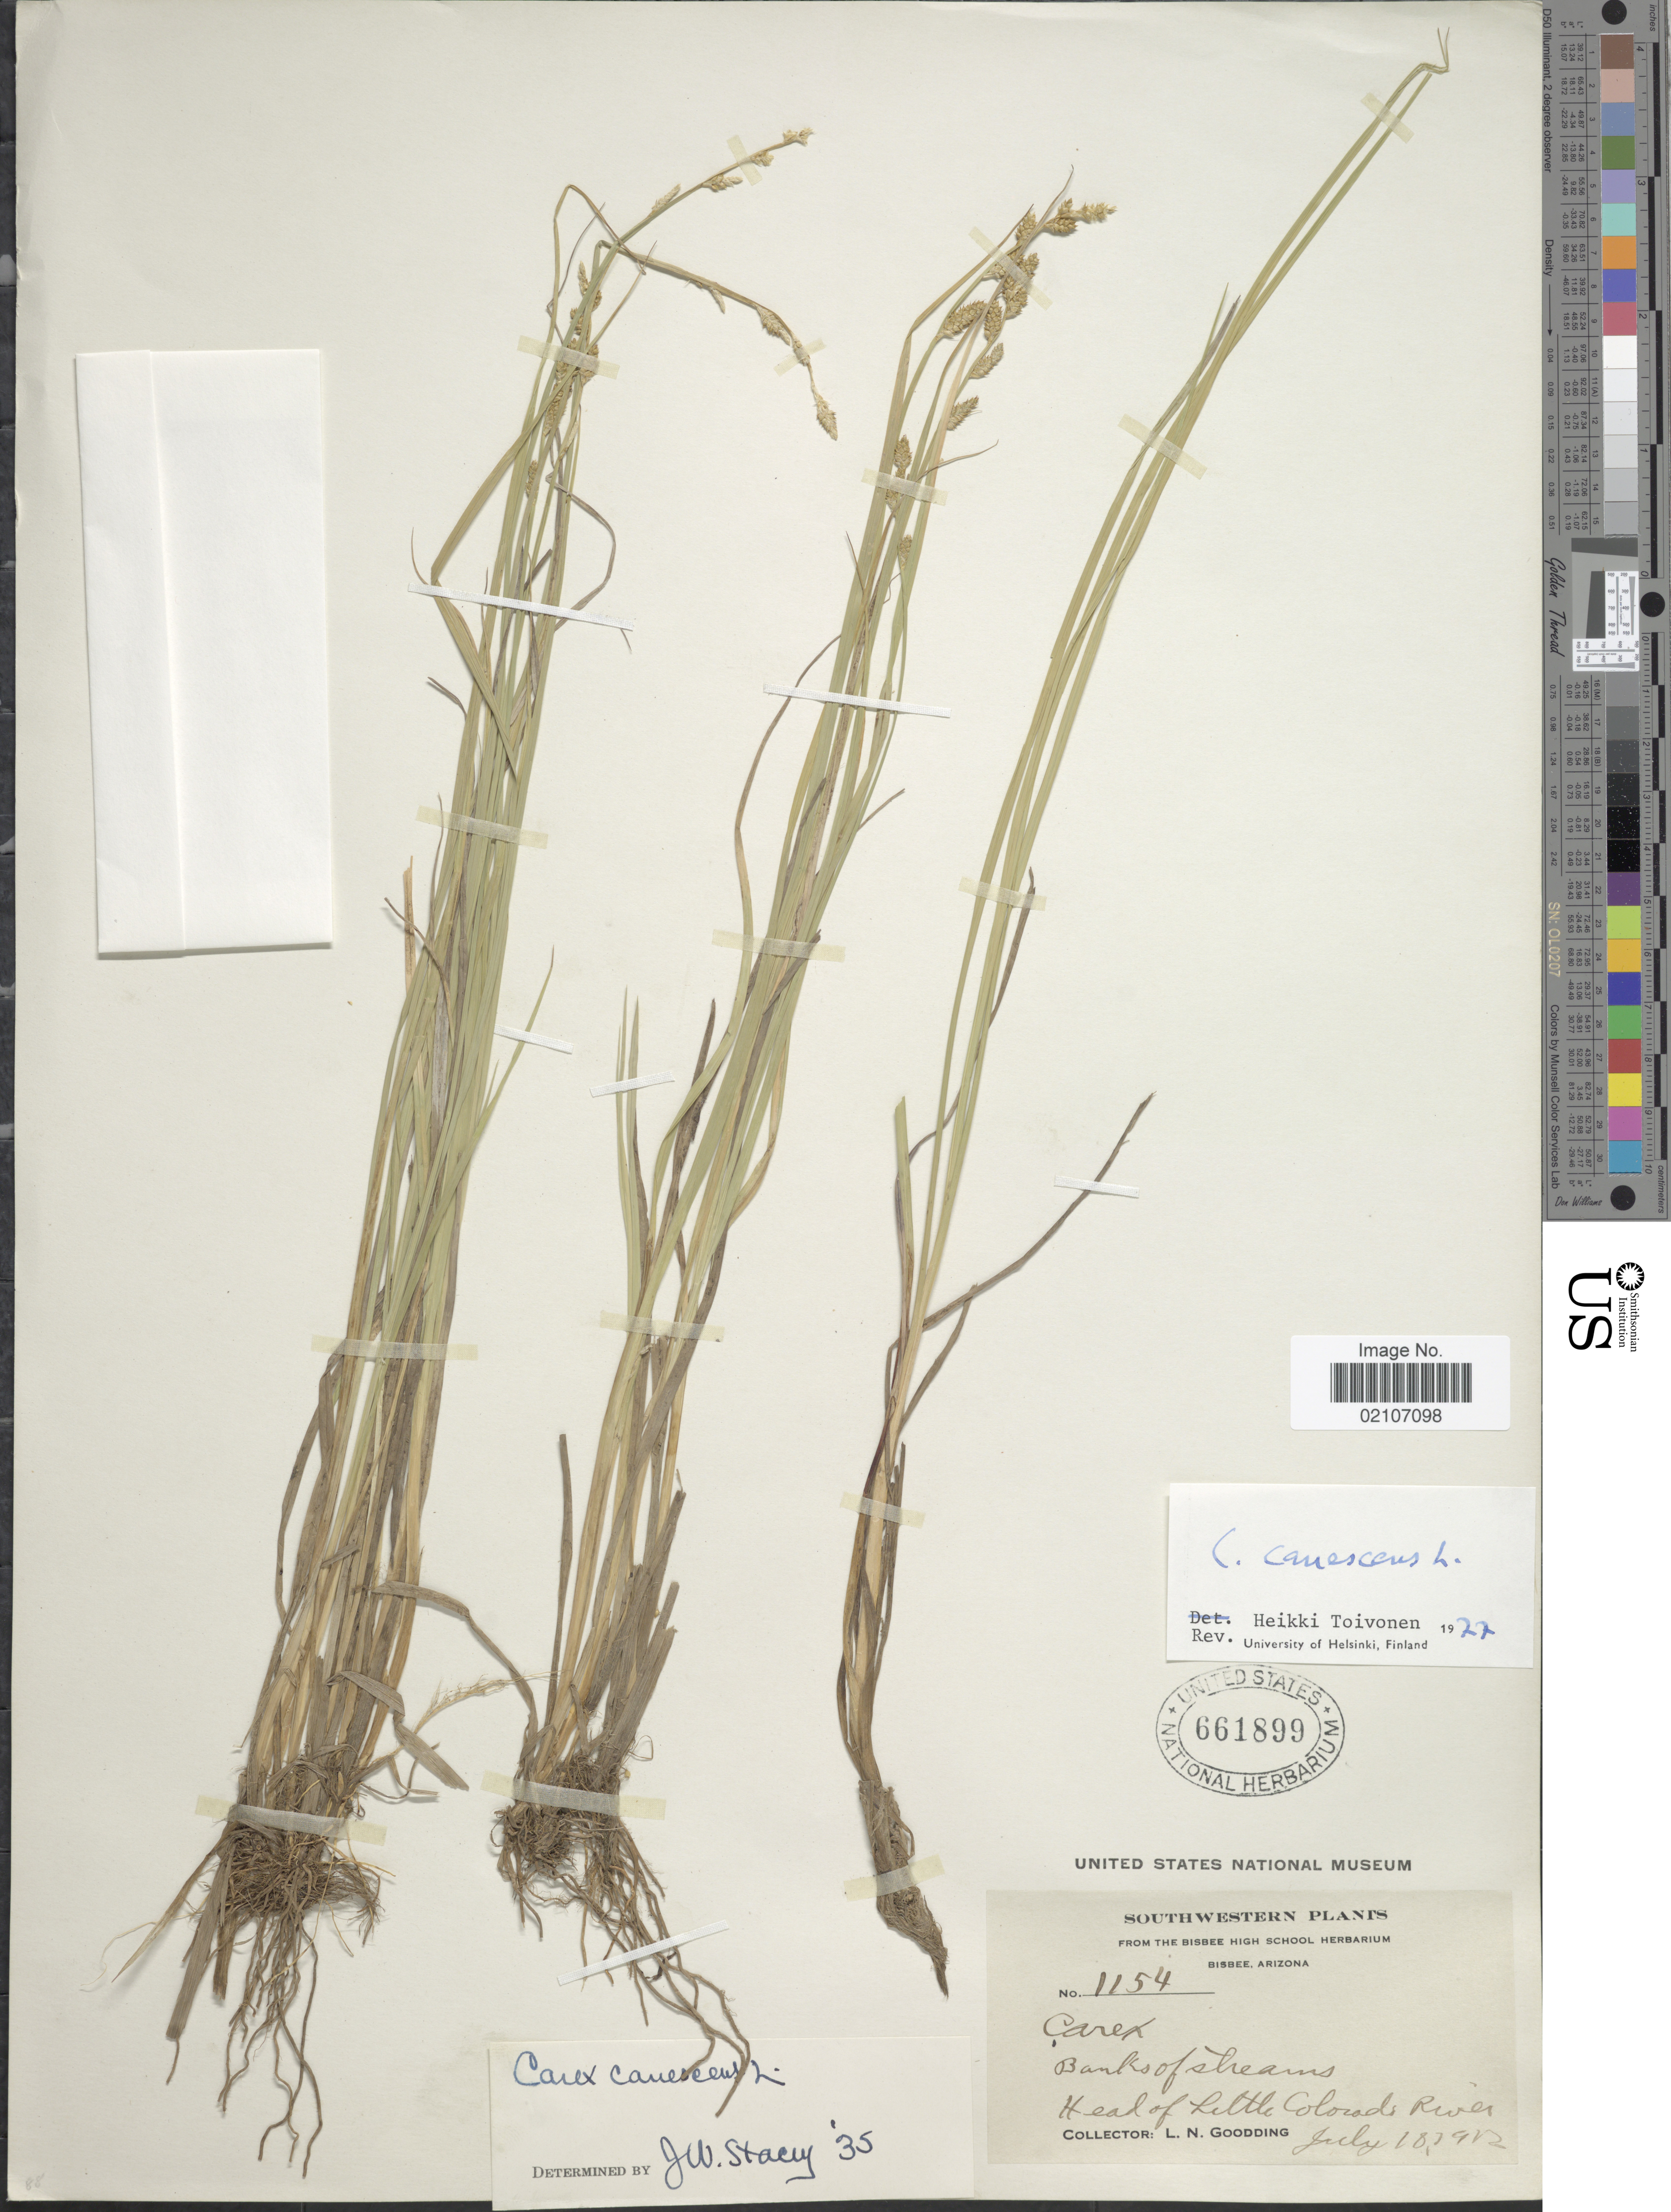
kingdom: Plantae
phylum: Tracheophyta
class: Liliopsida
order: Poales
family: Cyperaceae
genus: Carex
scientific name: Carex canescens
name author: L.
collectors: L. N. Goodding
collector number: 1154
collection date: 1912-07-18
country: United States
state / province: Colorado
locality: Southwestern, Head of Little Colorado River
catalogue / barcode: US 661899